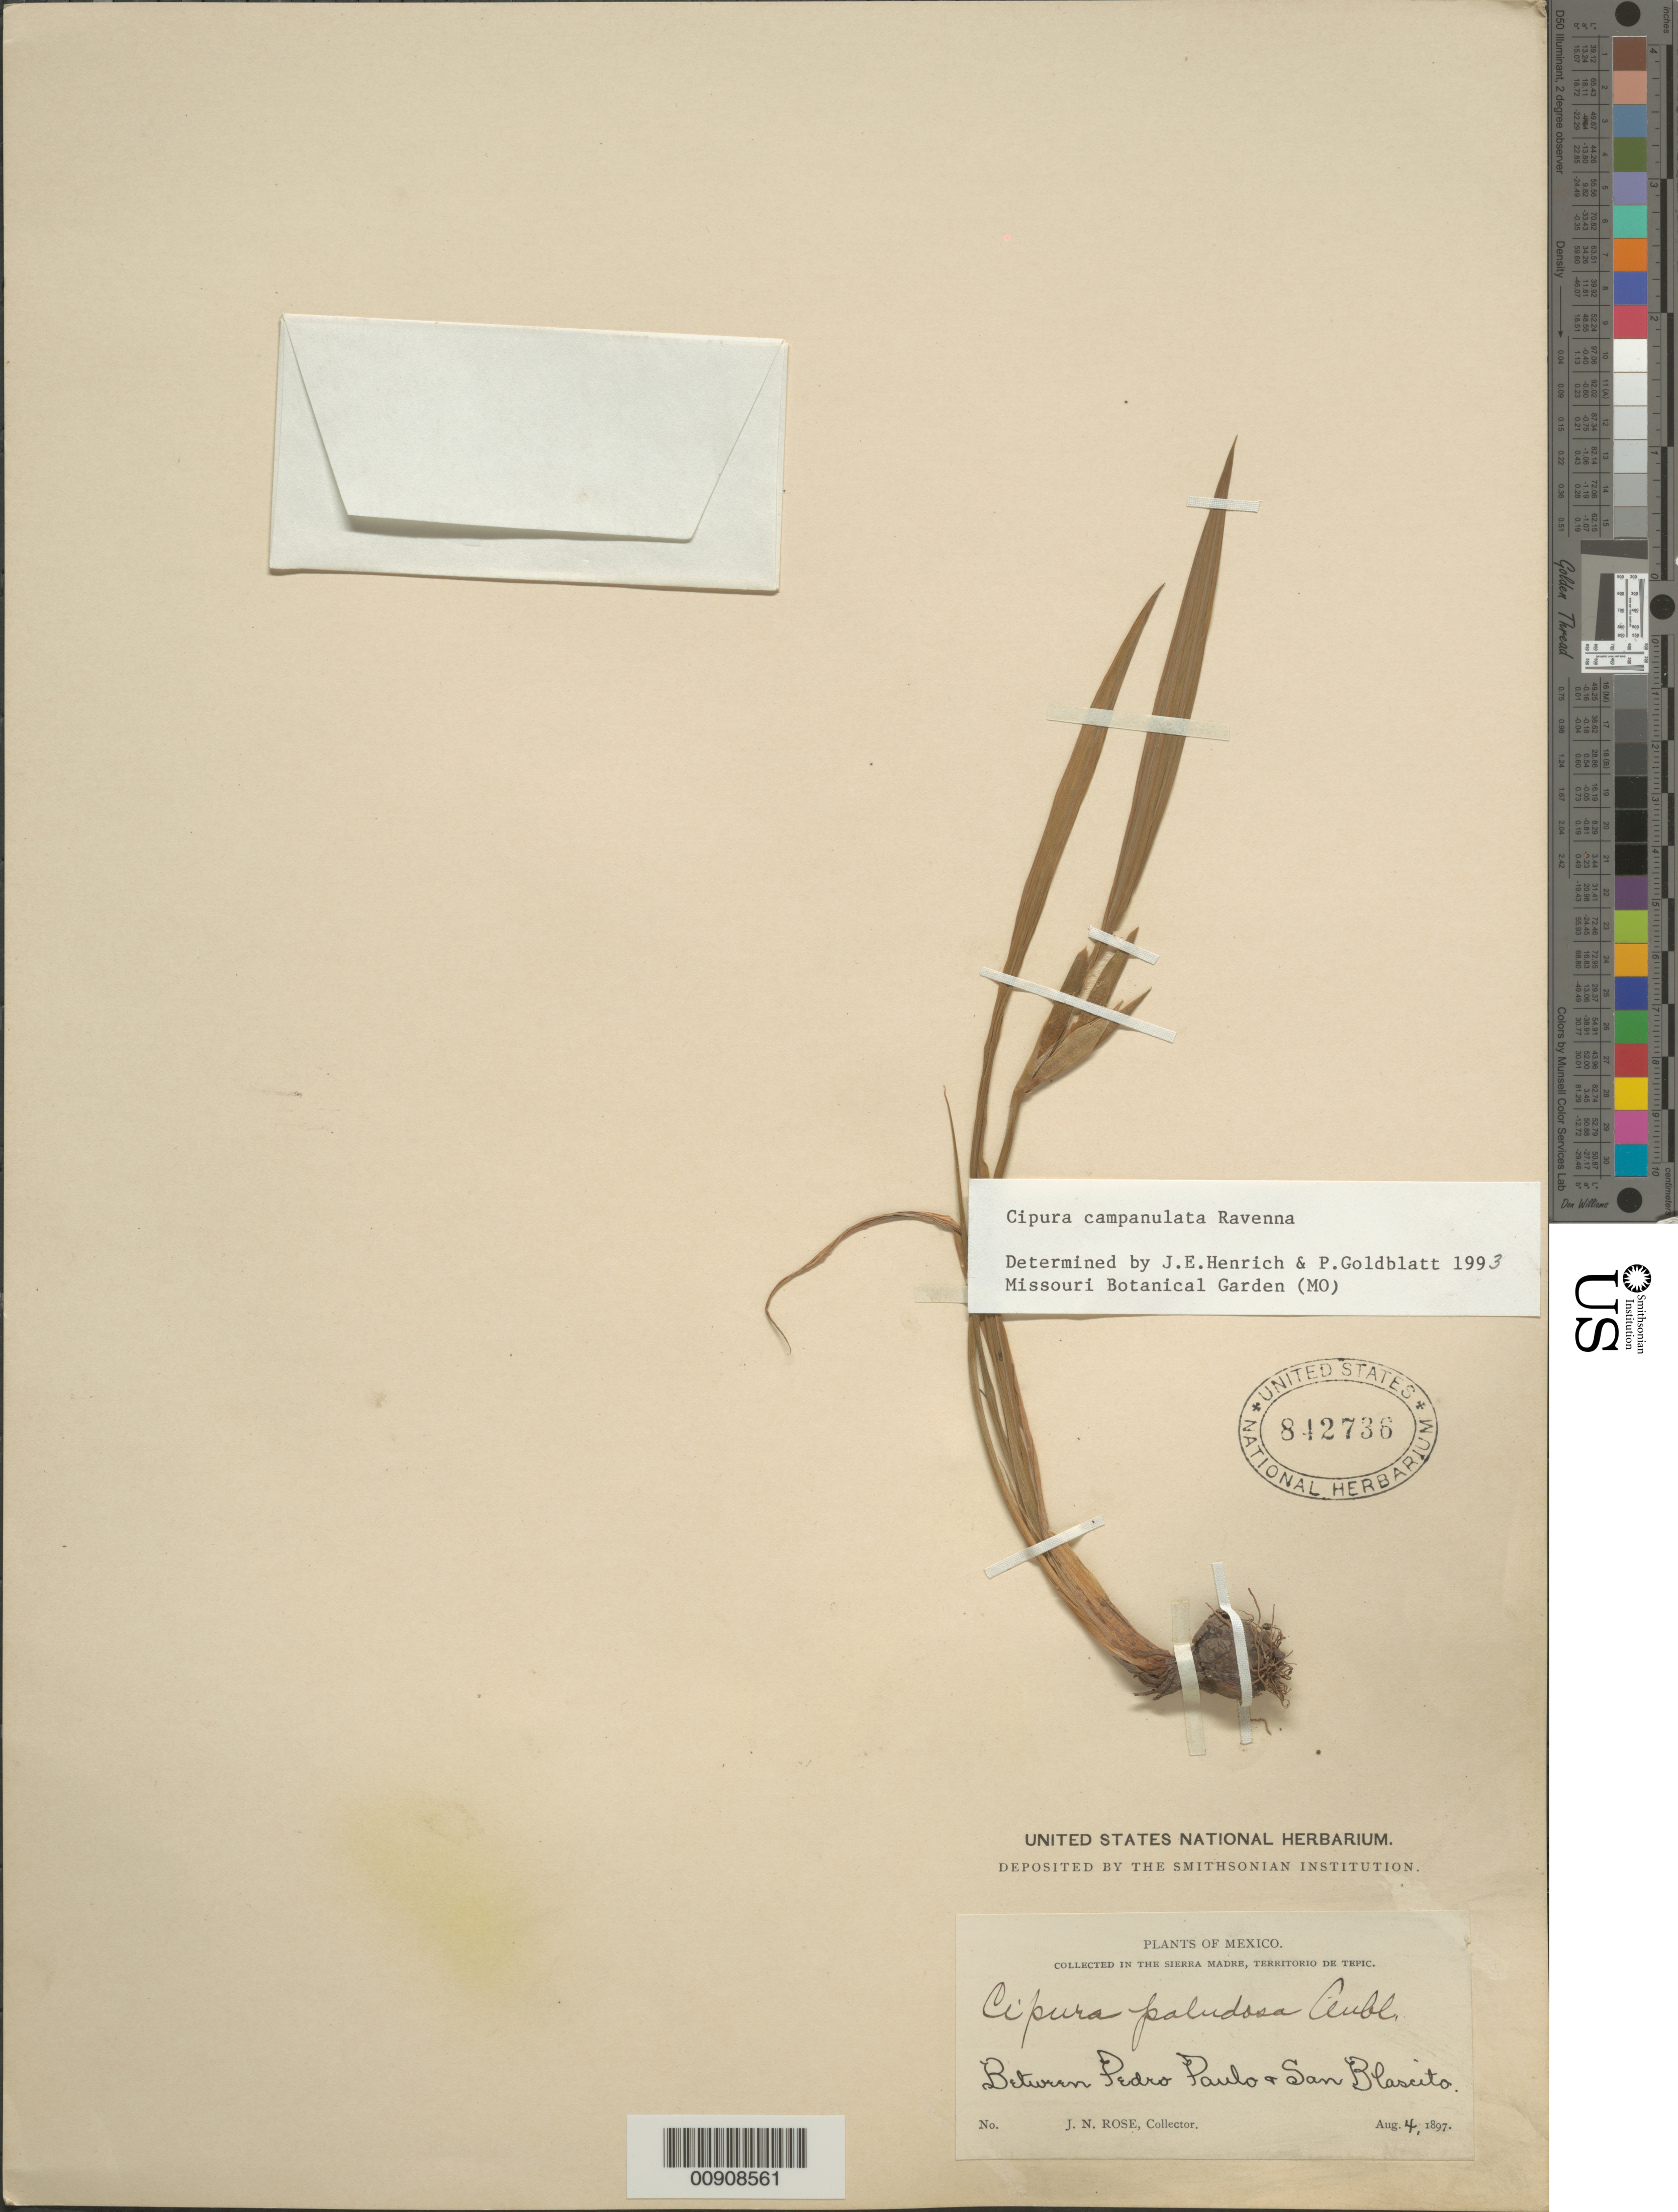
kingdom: Plantae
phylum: Tracheophyta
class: Liliopsida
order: Asparagales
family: Iridaceae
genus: Cipura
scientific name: Cipura campanulata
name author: Ravenna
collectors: J. N. Rose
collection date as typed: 04 Aug 1897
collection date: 1897-08-04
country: Mexico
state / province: Nayarit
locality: Between Pedro Paulo & San Blascito [sic]. Sierra Madre, Territorio de Tepic.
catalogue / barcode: US 842736